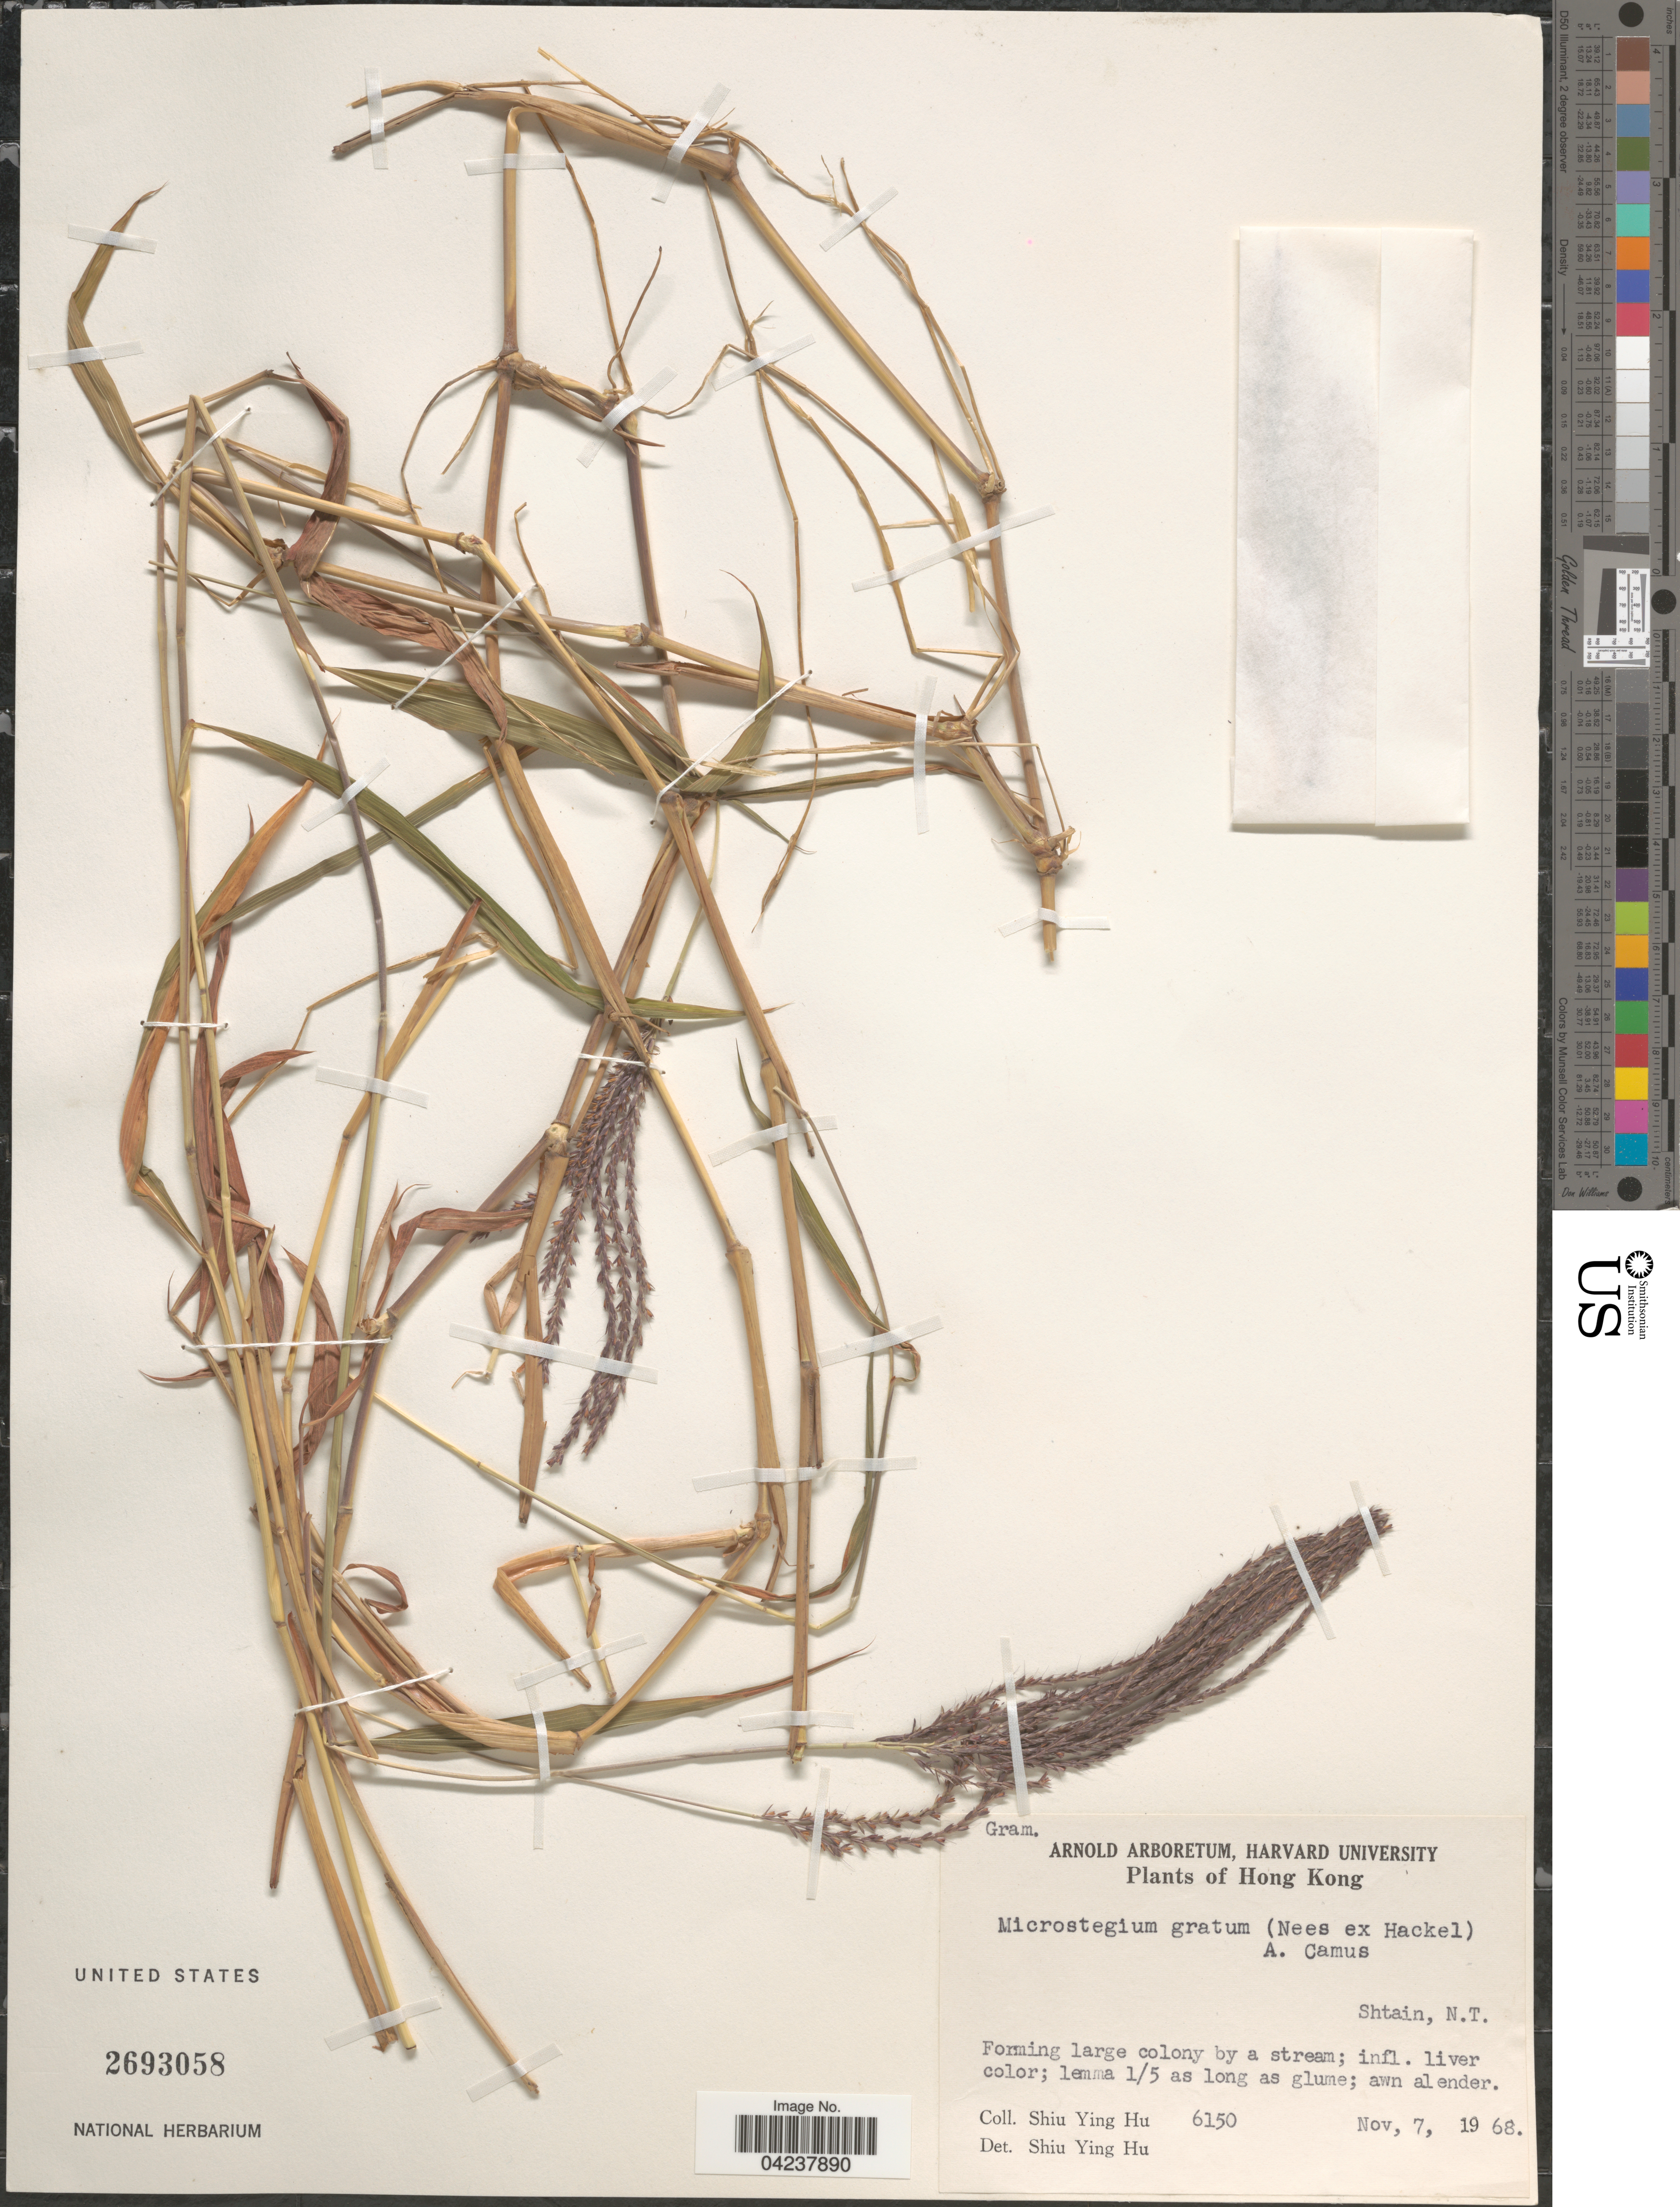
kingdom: Plantae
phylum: Tracheophyta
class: Liliopsida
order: Poales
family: Poaceae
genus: Microstegium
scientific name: Microstegium fasciculatum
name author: (L.) Henr.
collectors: S. Y. Hu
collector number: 6150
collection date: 1968-11-07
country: China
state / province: Hong Kong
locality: Shtain, N.T.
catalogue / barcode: US 2693058